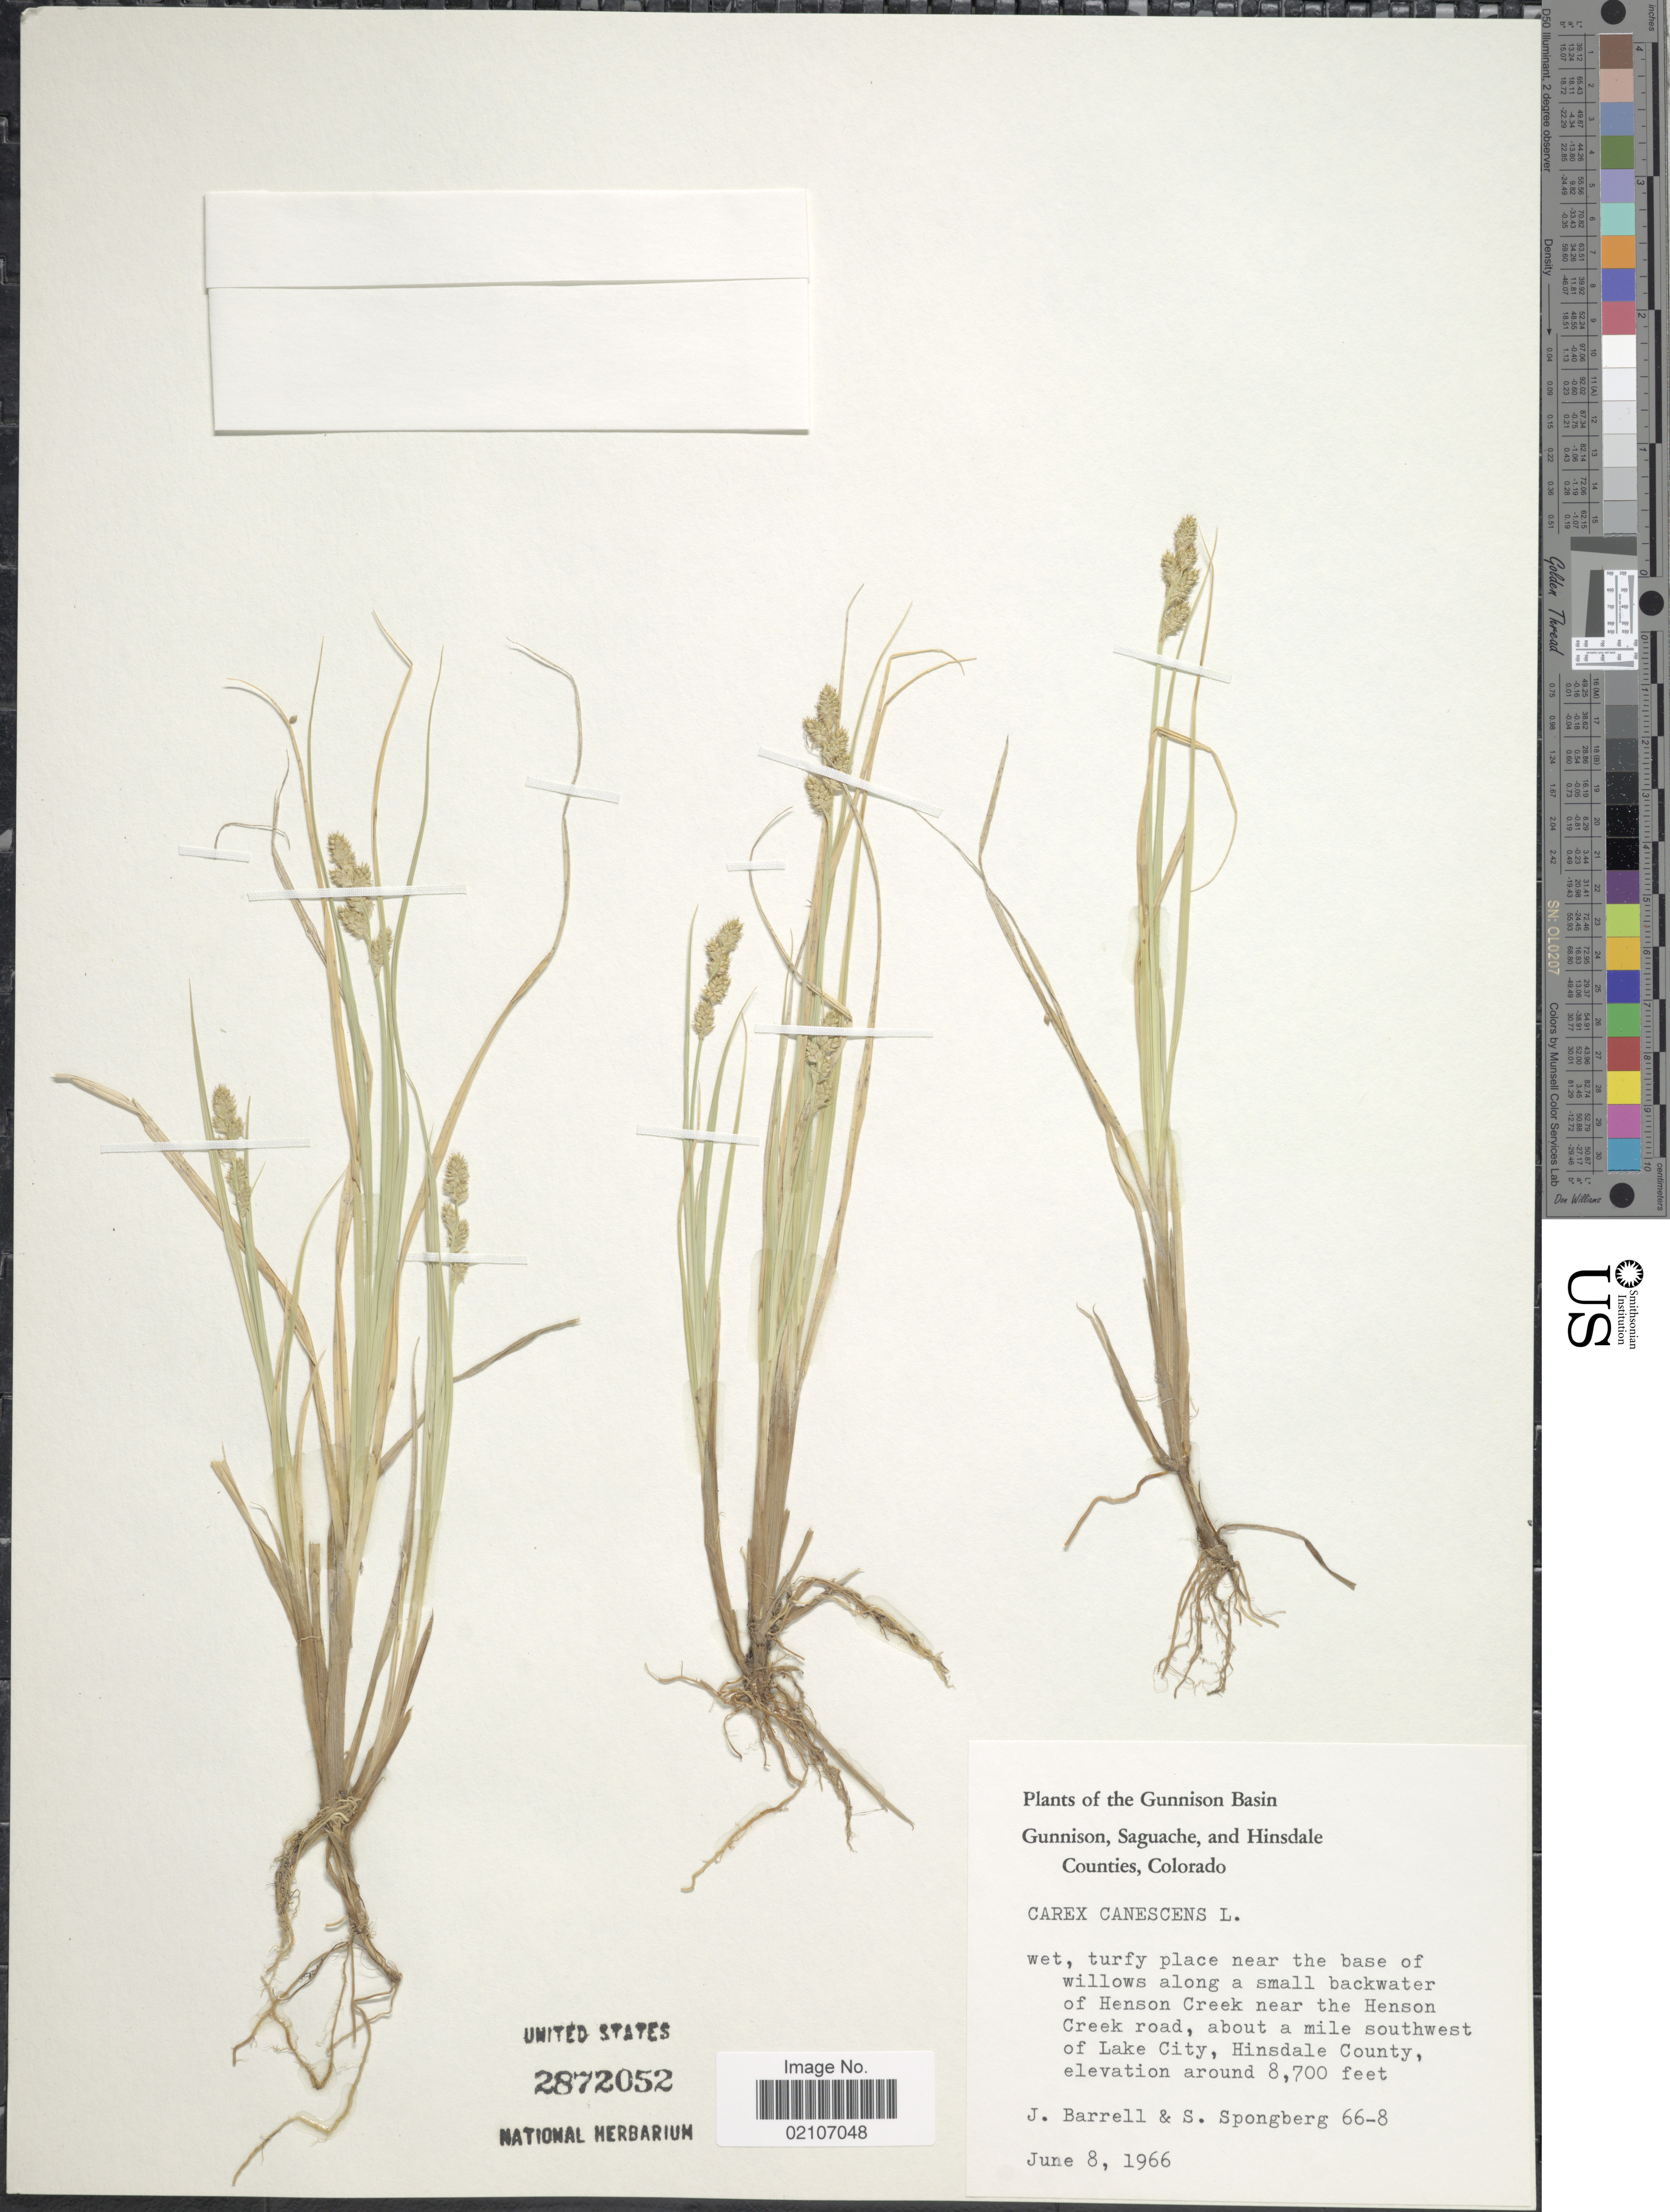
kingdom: Plantae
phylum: Tracheophyta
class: Liliopsida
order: Poales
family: Cyperaceae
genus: Carex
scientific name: Carex canescens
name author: L.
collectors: J. Barrell & S. A.Spongberg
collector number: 66-8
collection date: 1966-06-08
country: United States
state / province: Colorado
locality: The Gunnison Basin, Gunnison, Saguache, and Hinsdale Counties, wet, turfy place near the base of willows along a small backwater of Henson Creek near the Henson Creek road, about a mile southwest of Lake City, Hinsdale County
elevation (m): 2652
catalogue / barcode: US 2872052